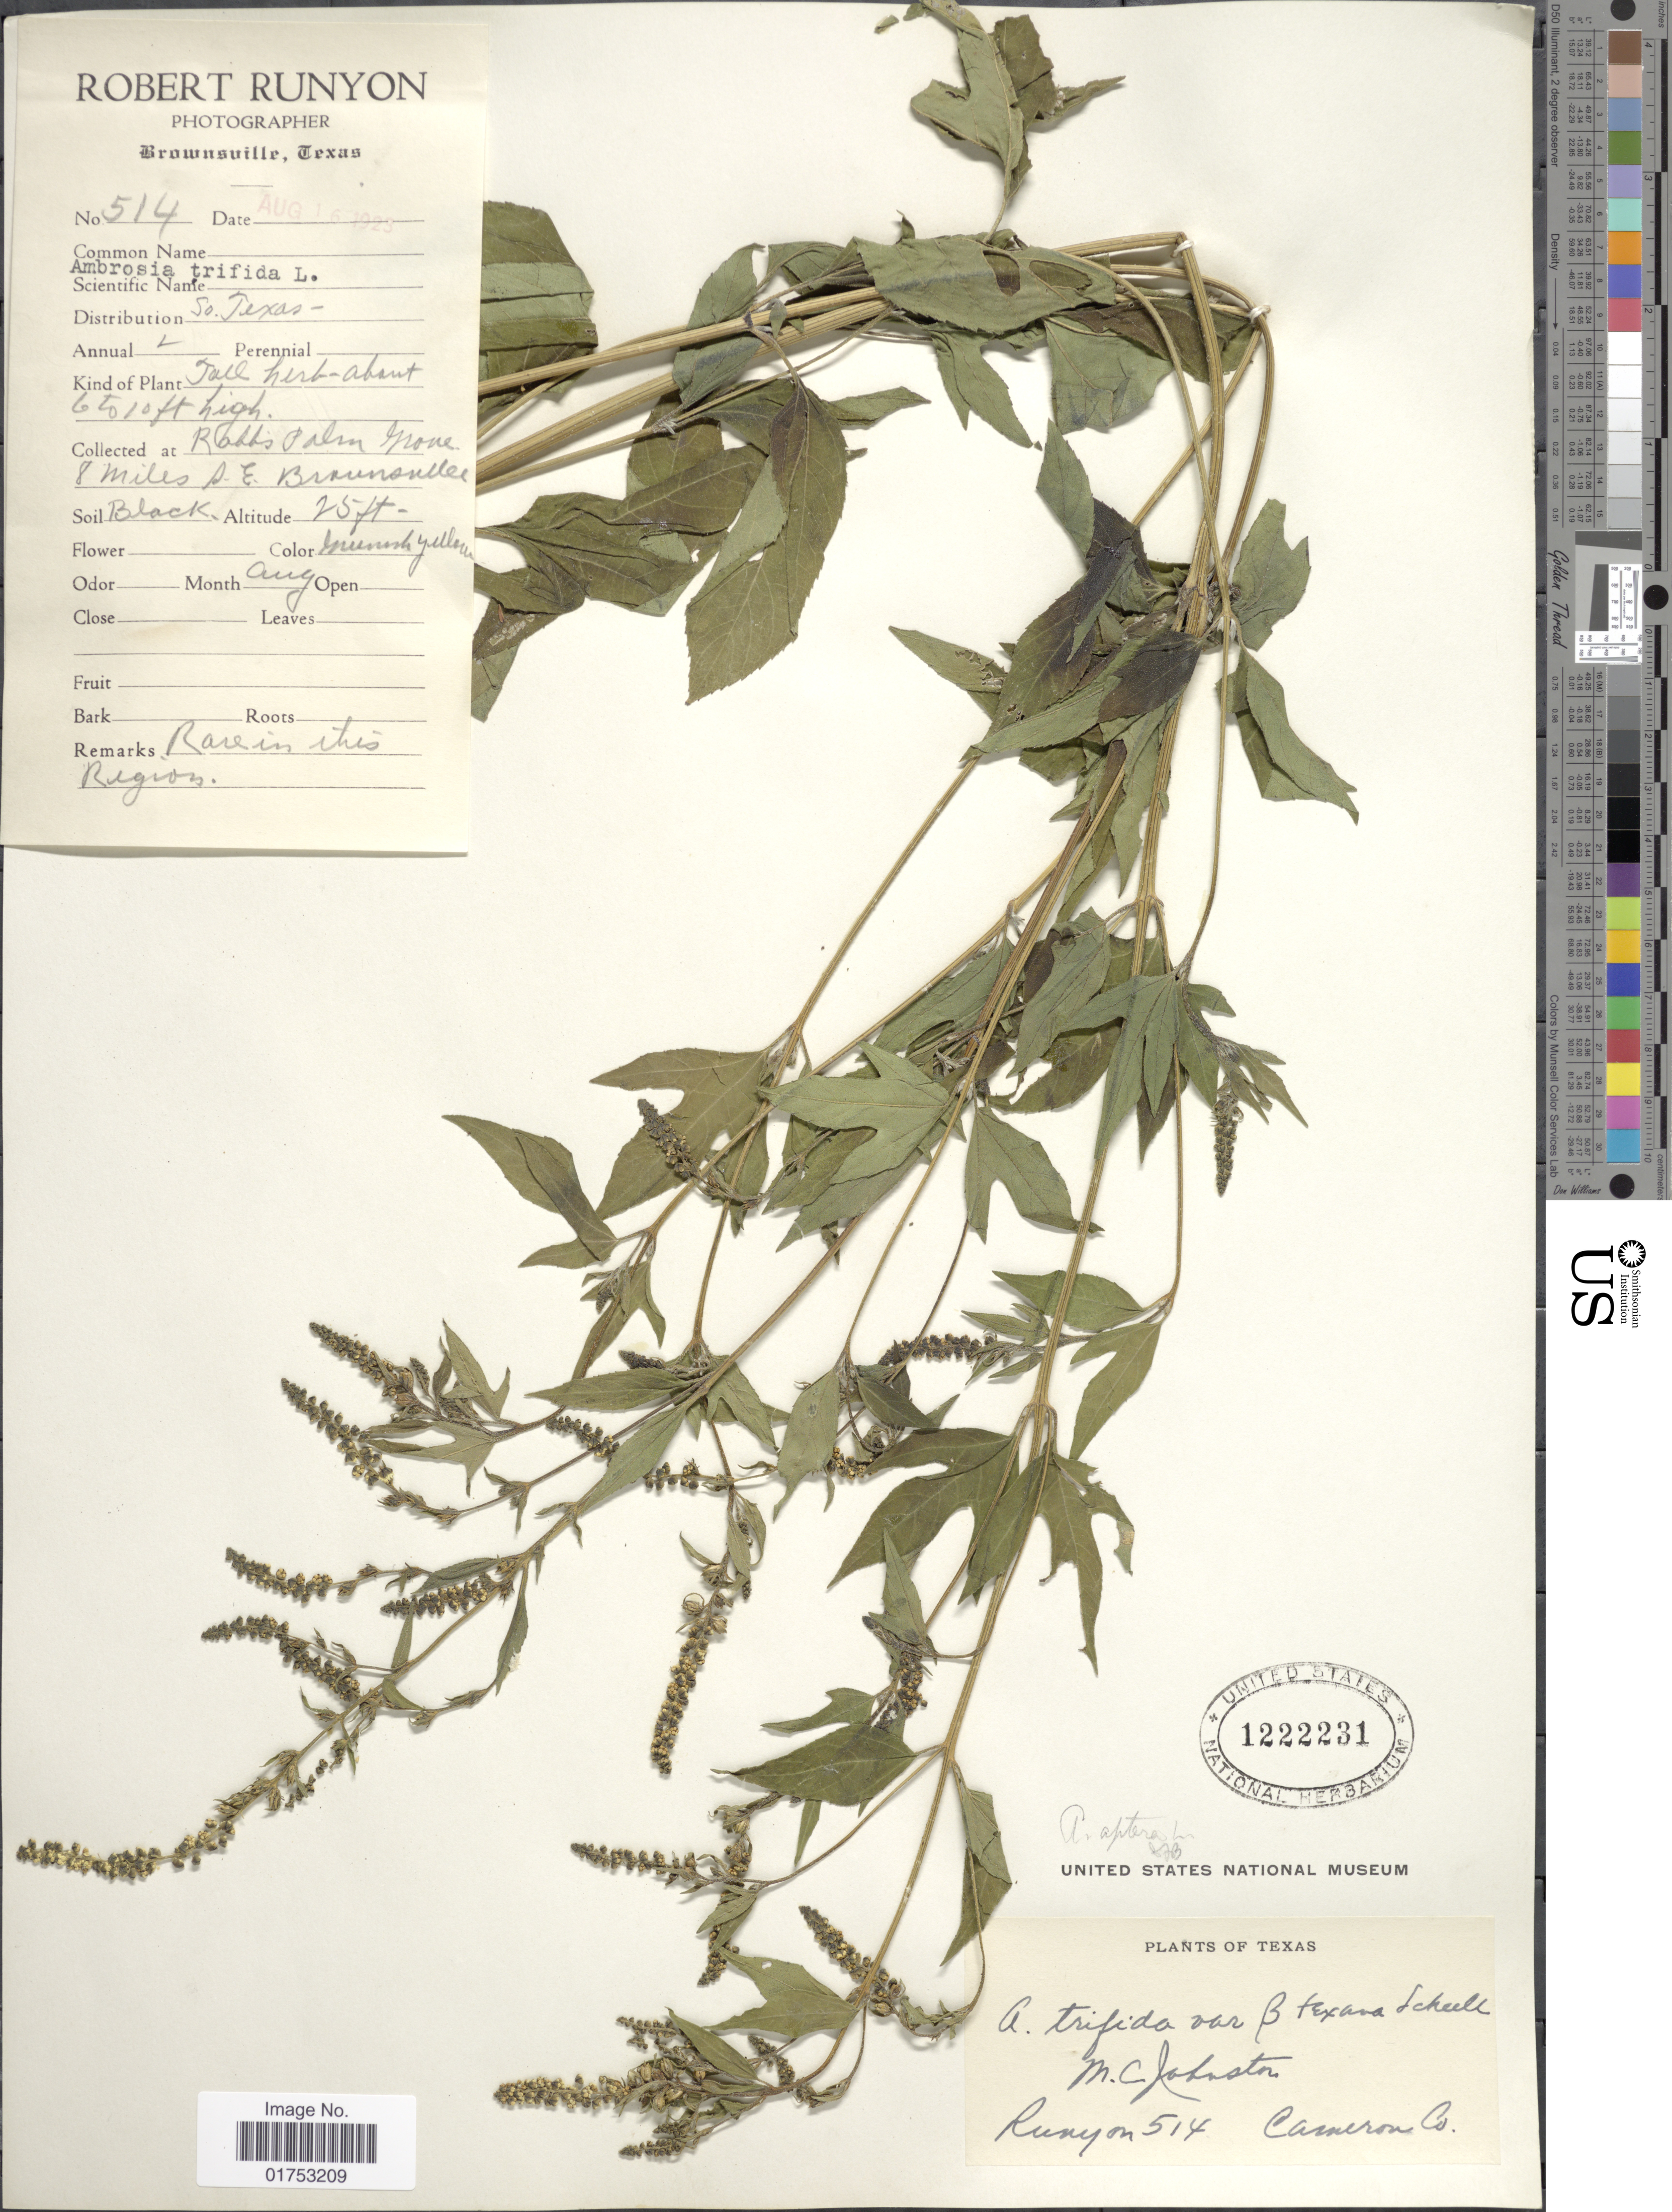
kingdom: Plantae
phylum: Tracheophyta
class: Magnoliopsida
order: Asterales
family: Asteraceae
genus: Ambrosia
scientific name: Ambrosia aptera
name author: (DC.) DC.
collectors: R. Runyon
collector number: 514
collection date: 1923-08-16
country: United States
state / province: Texas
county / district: Cameron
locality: Cameron Co., Robb's Palm Grove, 8 miles S.E. Brownsville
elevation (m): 8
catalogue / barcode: US 1222231